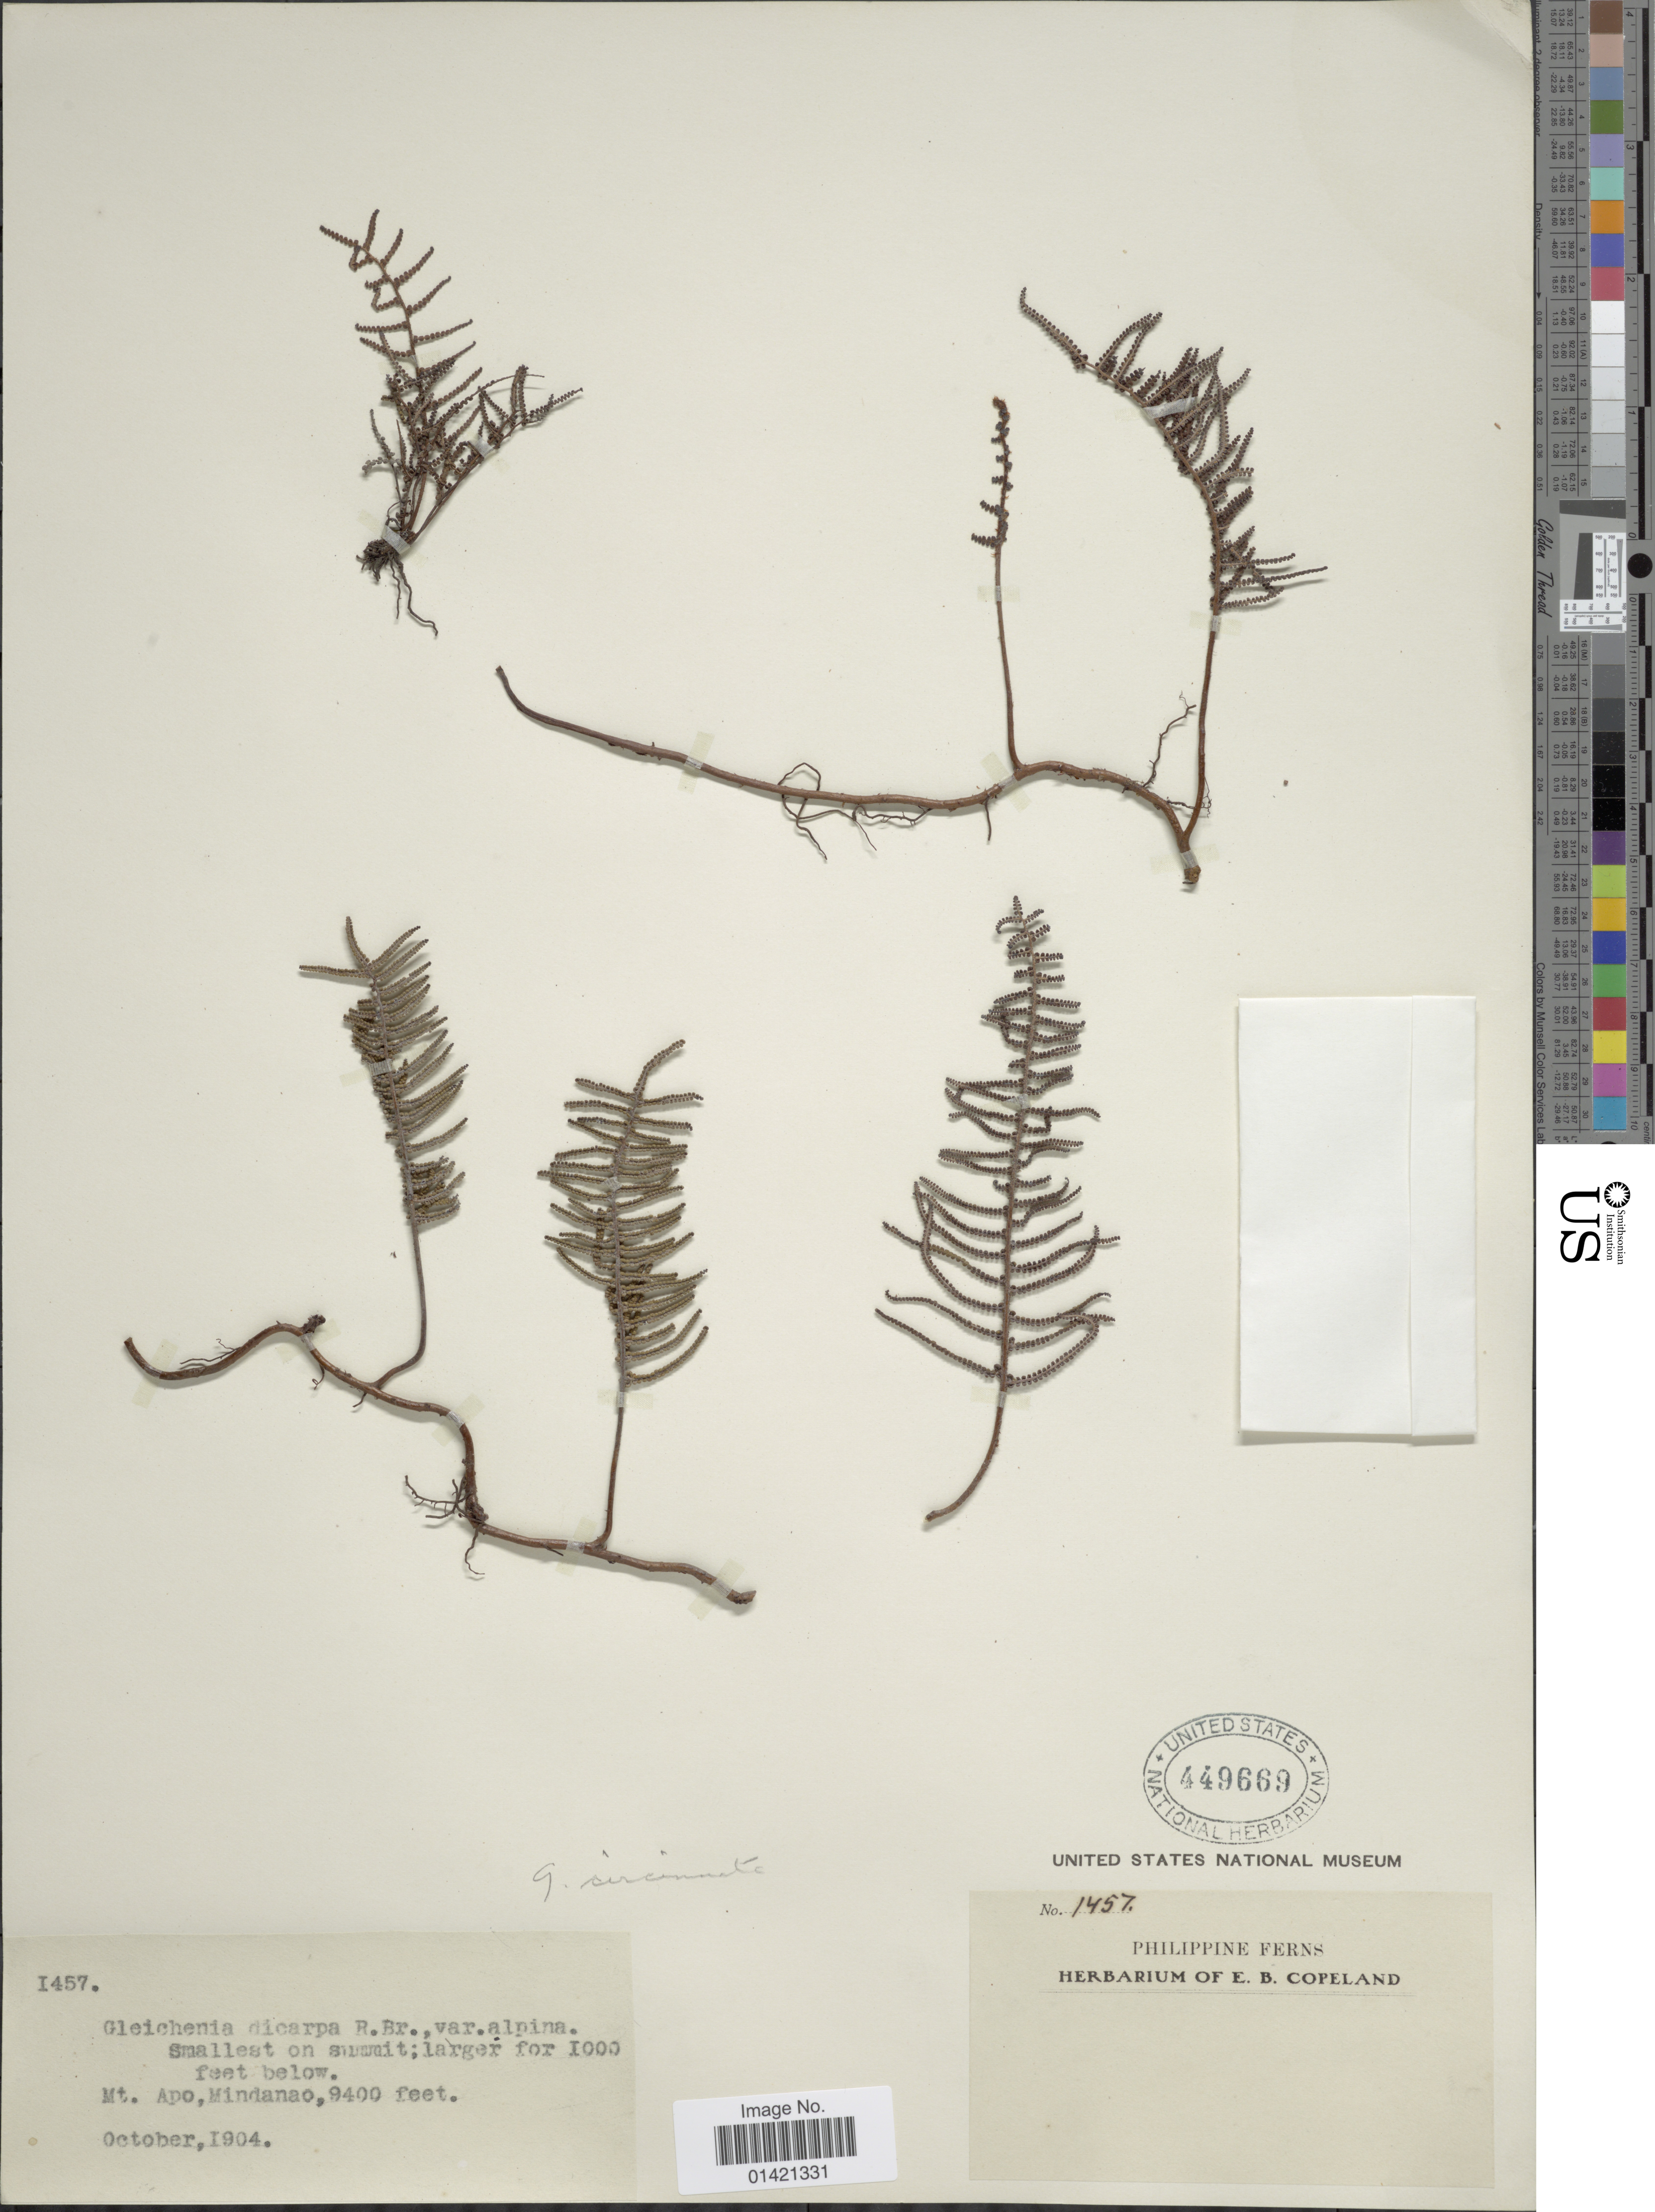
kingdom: Plantae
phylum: Tracheophyta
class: Polypodiopsida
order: Gleicheniales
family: Gleicheniaceae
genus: Gleichenia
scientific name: Gleichenia dicarpa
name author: R. Br.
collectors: ex herb. E. B. Copeland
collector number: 1457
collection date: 1904-10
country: Philippines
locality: Mt. Apo, Mindanao.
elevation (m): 305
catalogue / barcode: US 449669